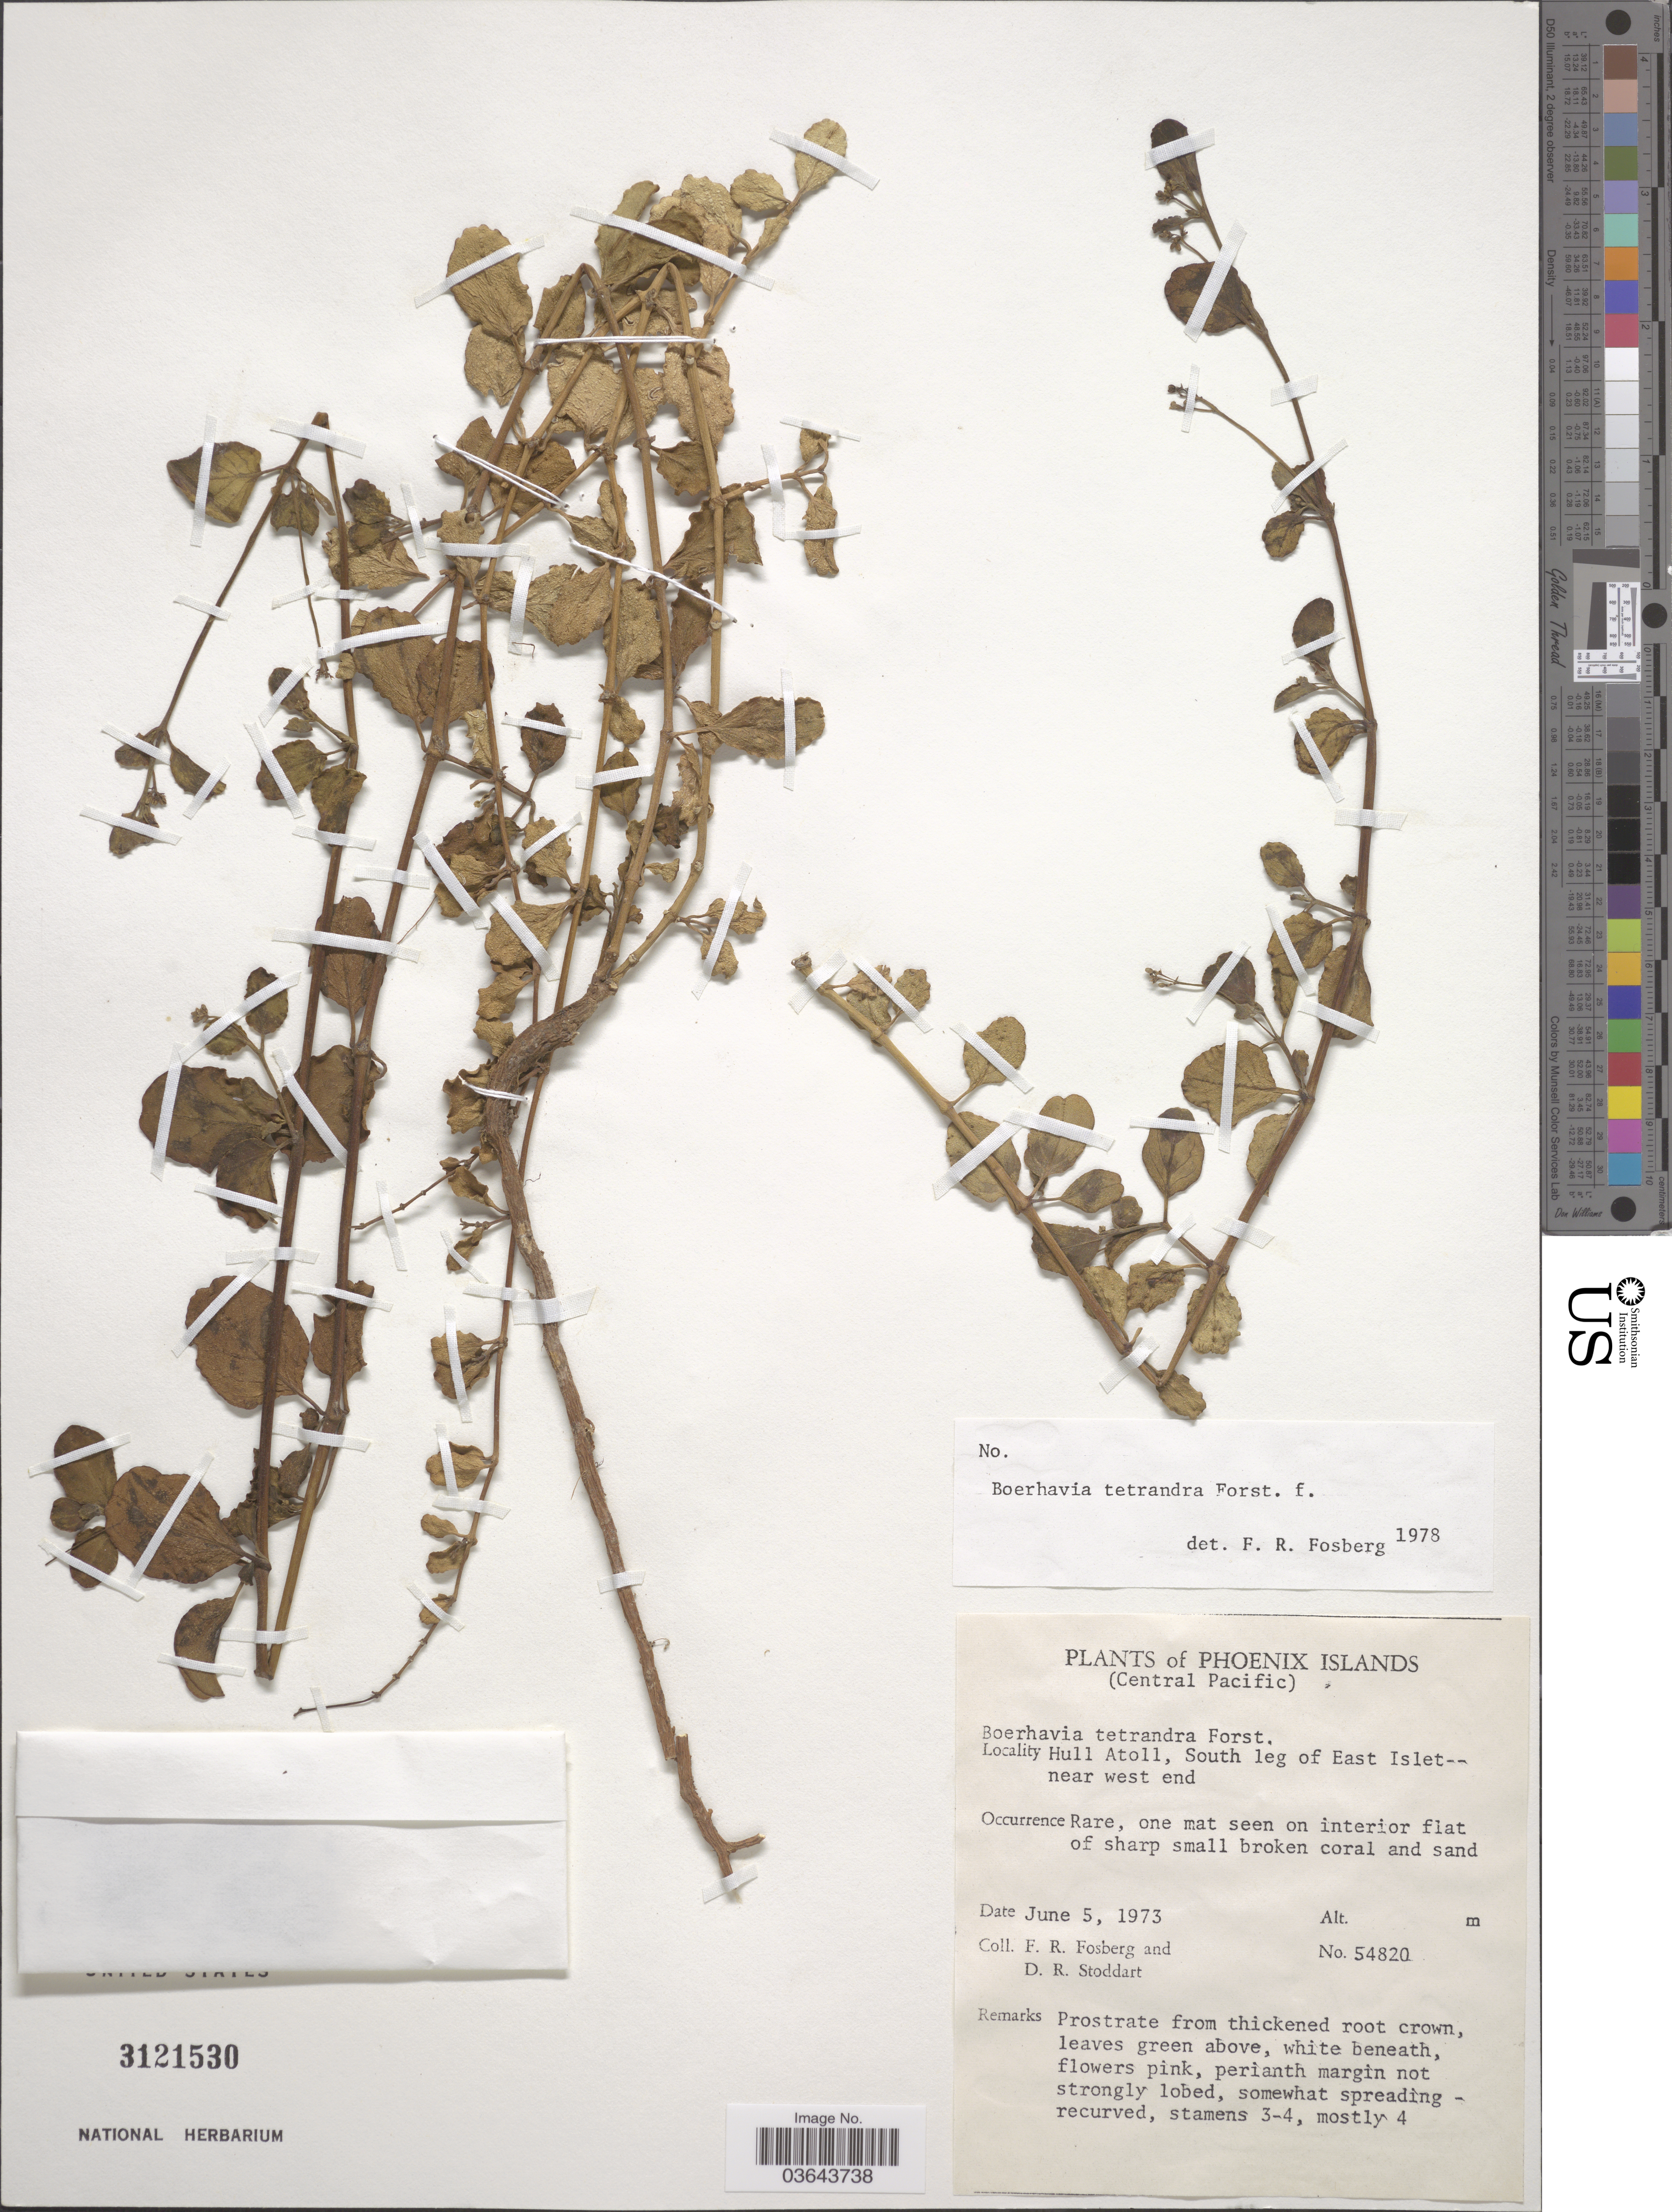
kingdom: Plantae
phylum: Tracheophyta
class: Magnoliopsida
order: Caryophyllales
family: Nyctaginaceae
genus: Boerhavia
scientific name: Boerhavia tetrandra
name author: G. Forst.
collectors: F. R. Fosberg & D. R. Stoddart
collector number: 54820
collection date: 1973-06-05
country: Kiribati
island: Orona [Hull] Atoll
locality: Phoenix Islands (Central Pacific). Hull Atoll, South leg of East Islet--near west end.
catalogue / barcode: US 3121530